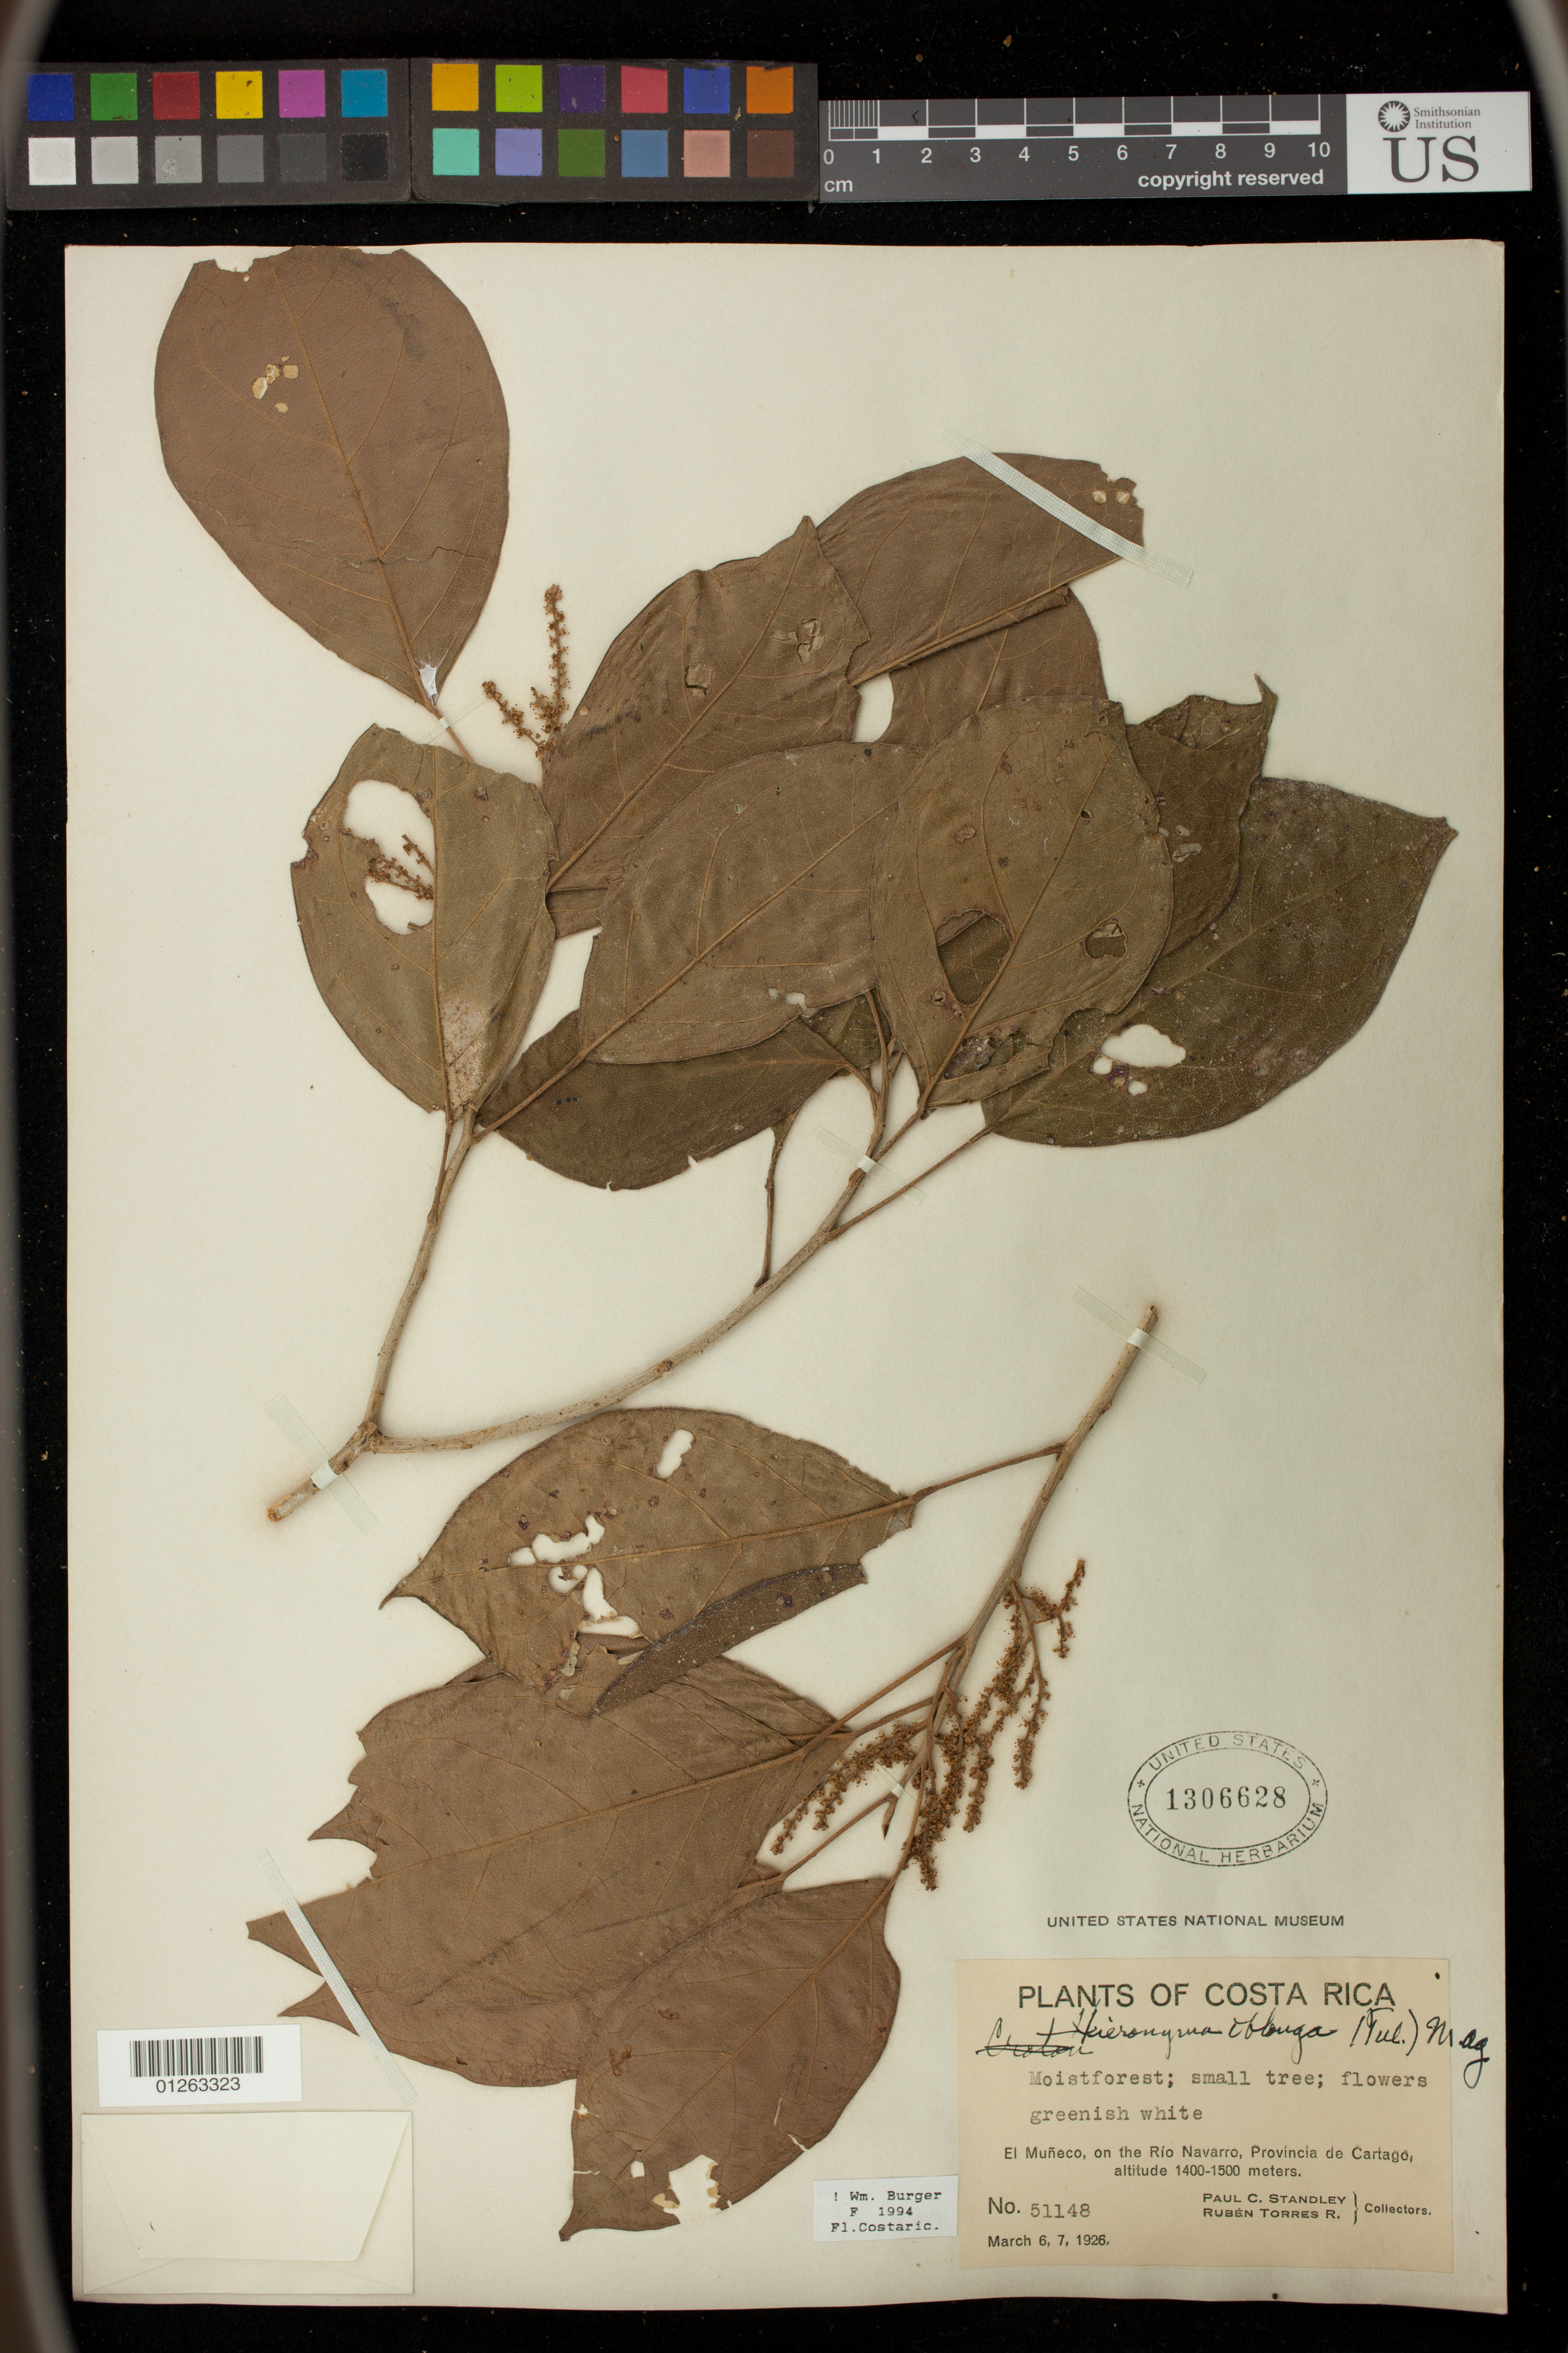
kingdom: Plantae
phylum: Tracheophyta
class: Magnoliopsida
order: Malpighiales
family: Phyllanthaceae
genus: Hieronyma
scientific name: Hieronyma oblonga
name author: (Tul.) Müll. Arg.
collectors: P. C. Standley & R. Torres R.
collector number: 51148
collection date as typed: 6-7 Mar 1926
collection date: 1926-03-06/1926-03-07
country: Costa Rica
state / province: Cartago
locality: El Muñeco, on the Río Navarro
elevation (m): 1400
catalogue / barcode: US 1306628